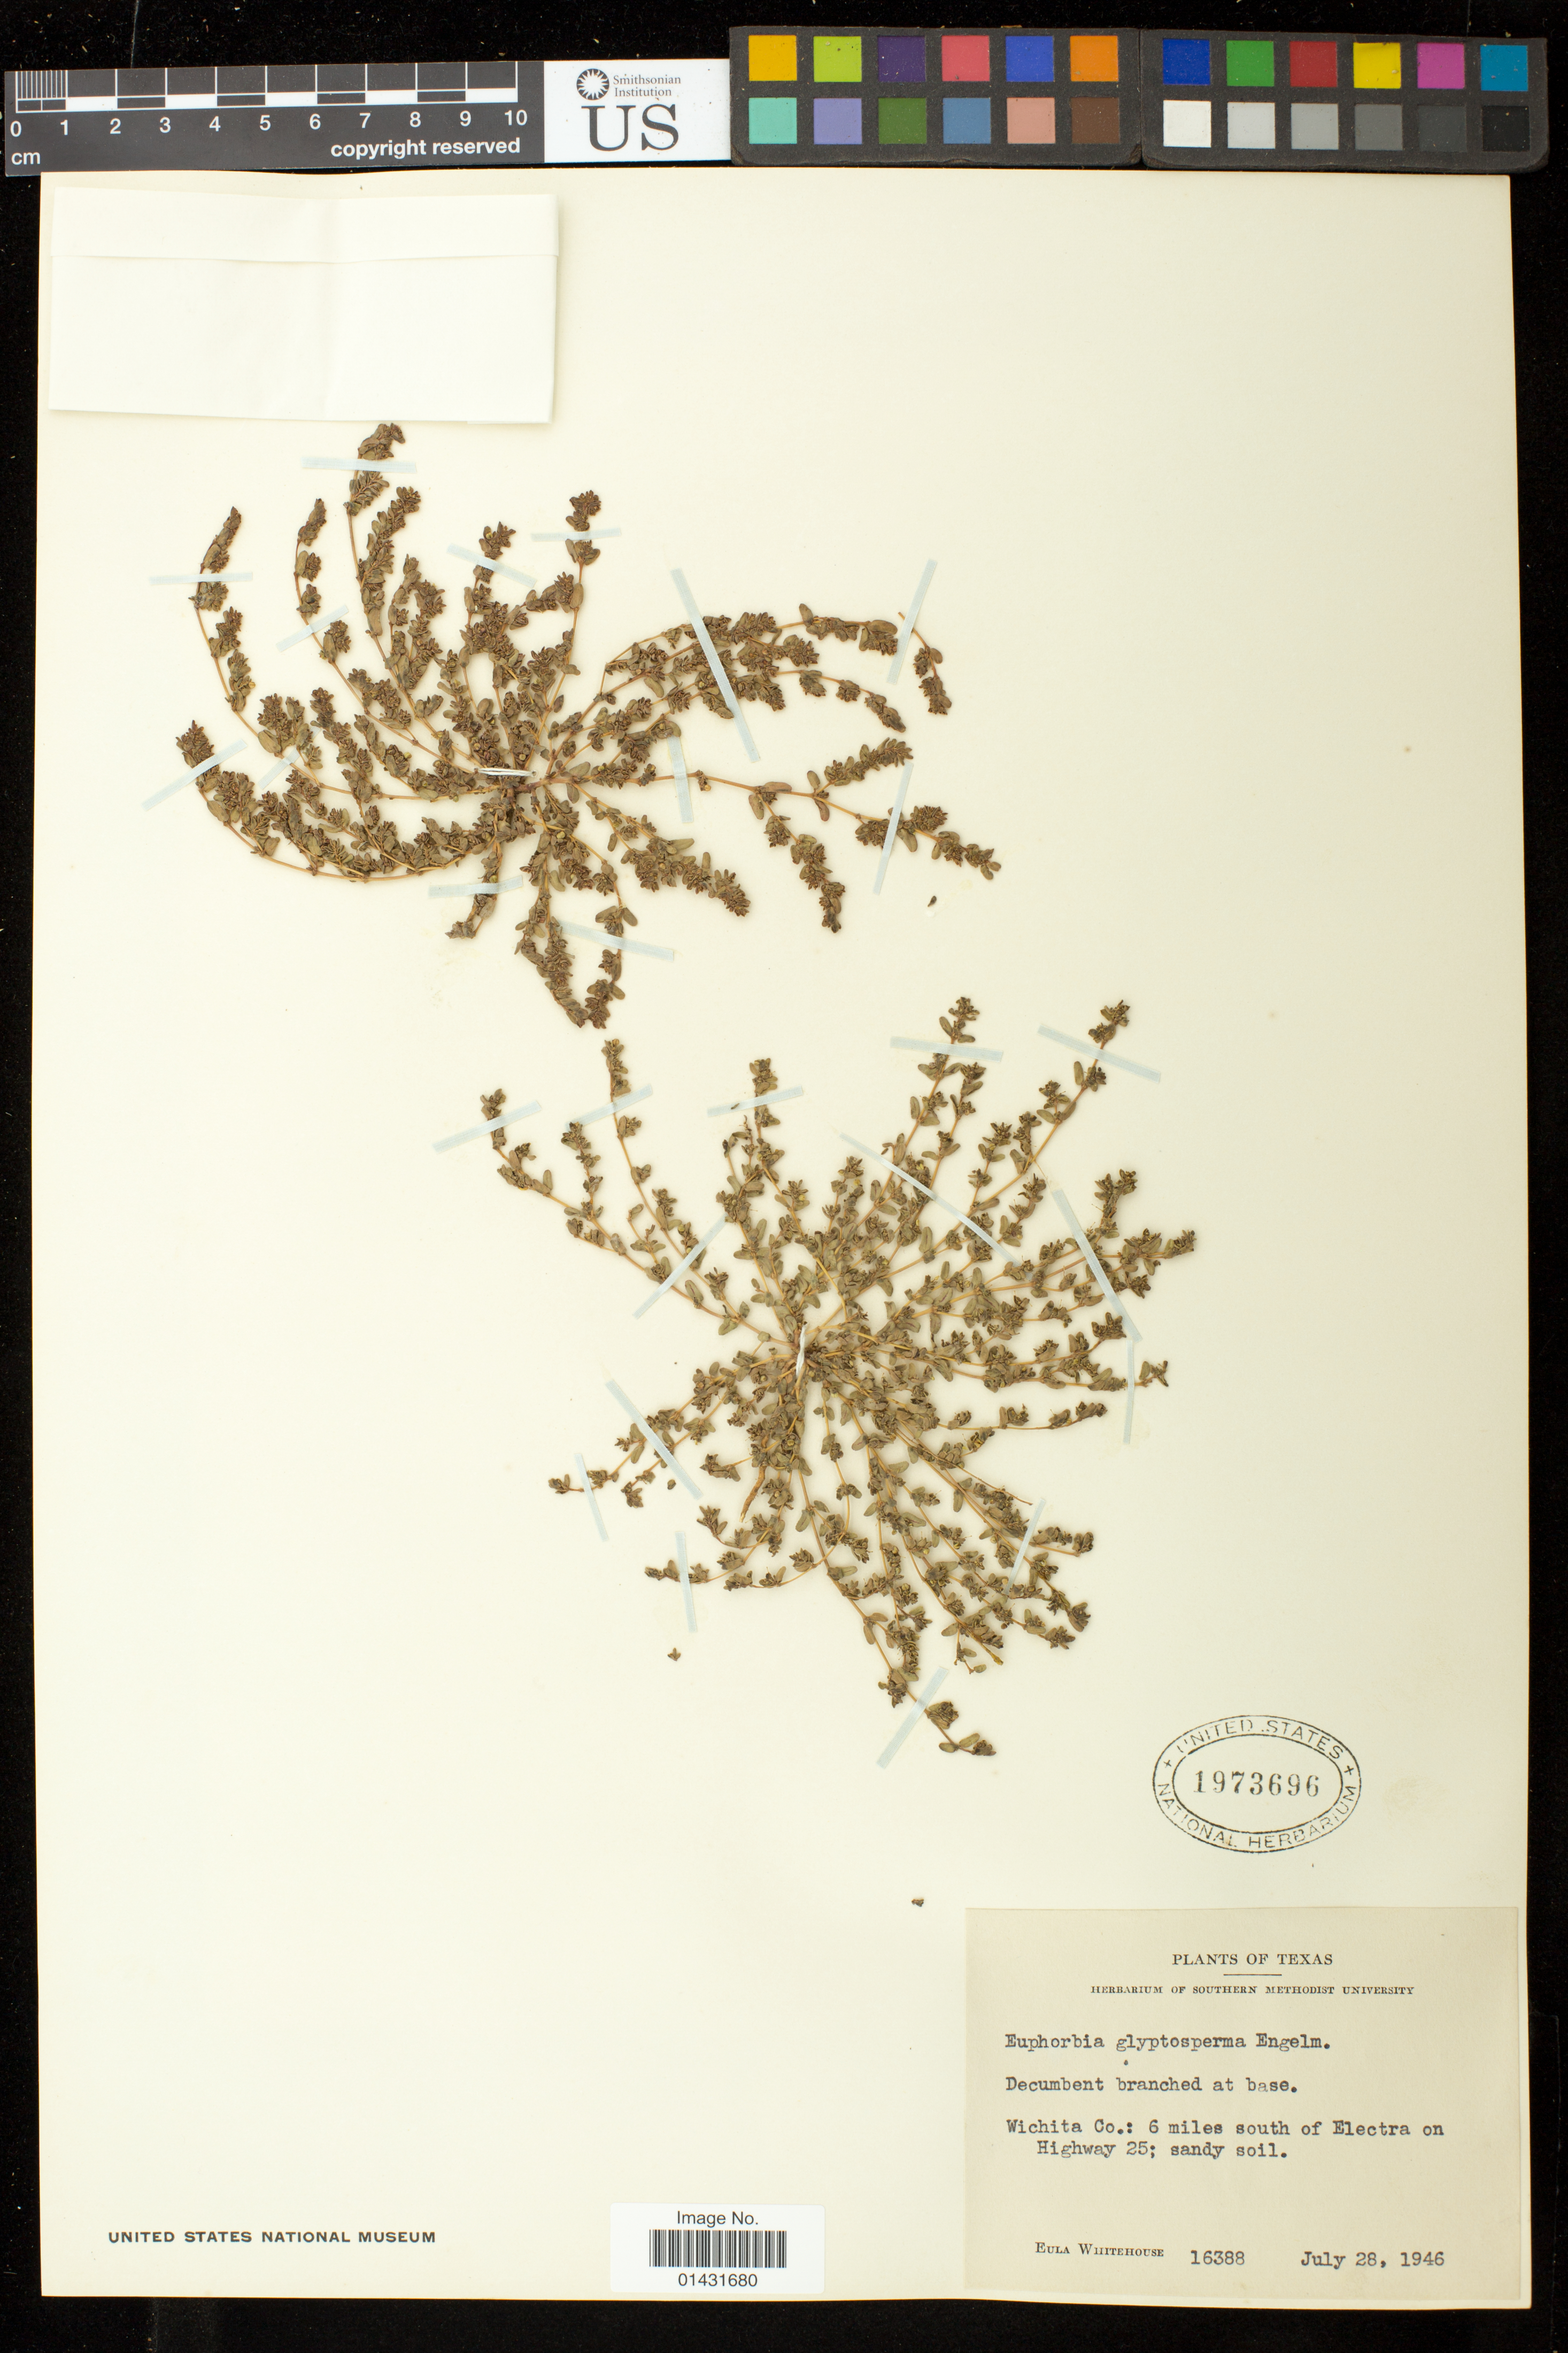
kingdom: Plantae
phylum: Tracheophyta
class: Magnoliopsida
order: Malpighiales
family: Euphorbiaceae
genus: Euphorbia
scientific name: Euphorbia glyptosperma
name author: Engelm.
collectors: E. Whitehouse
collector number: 16388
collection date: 1946-07-28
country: United States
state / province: Texas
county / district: Wichita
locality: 6 miles south of Electra on Highway 25.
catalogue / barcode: US 1973696